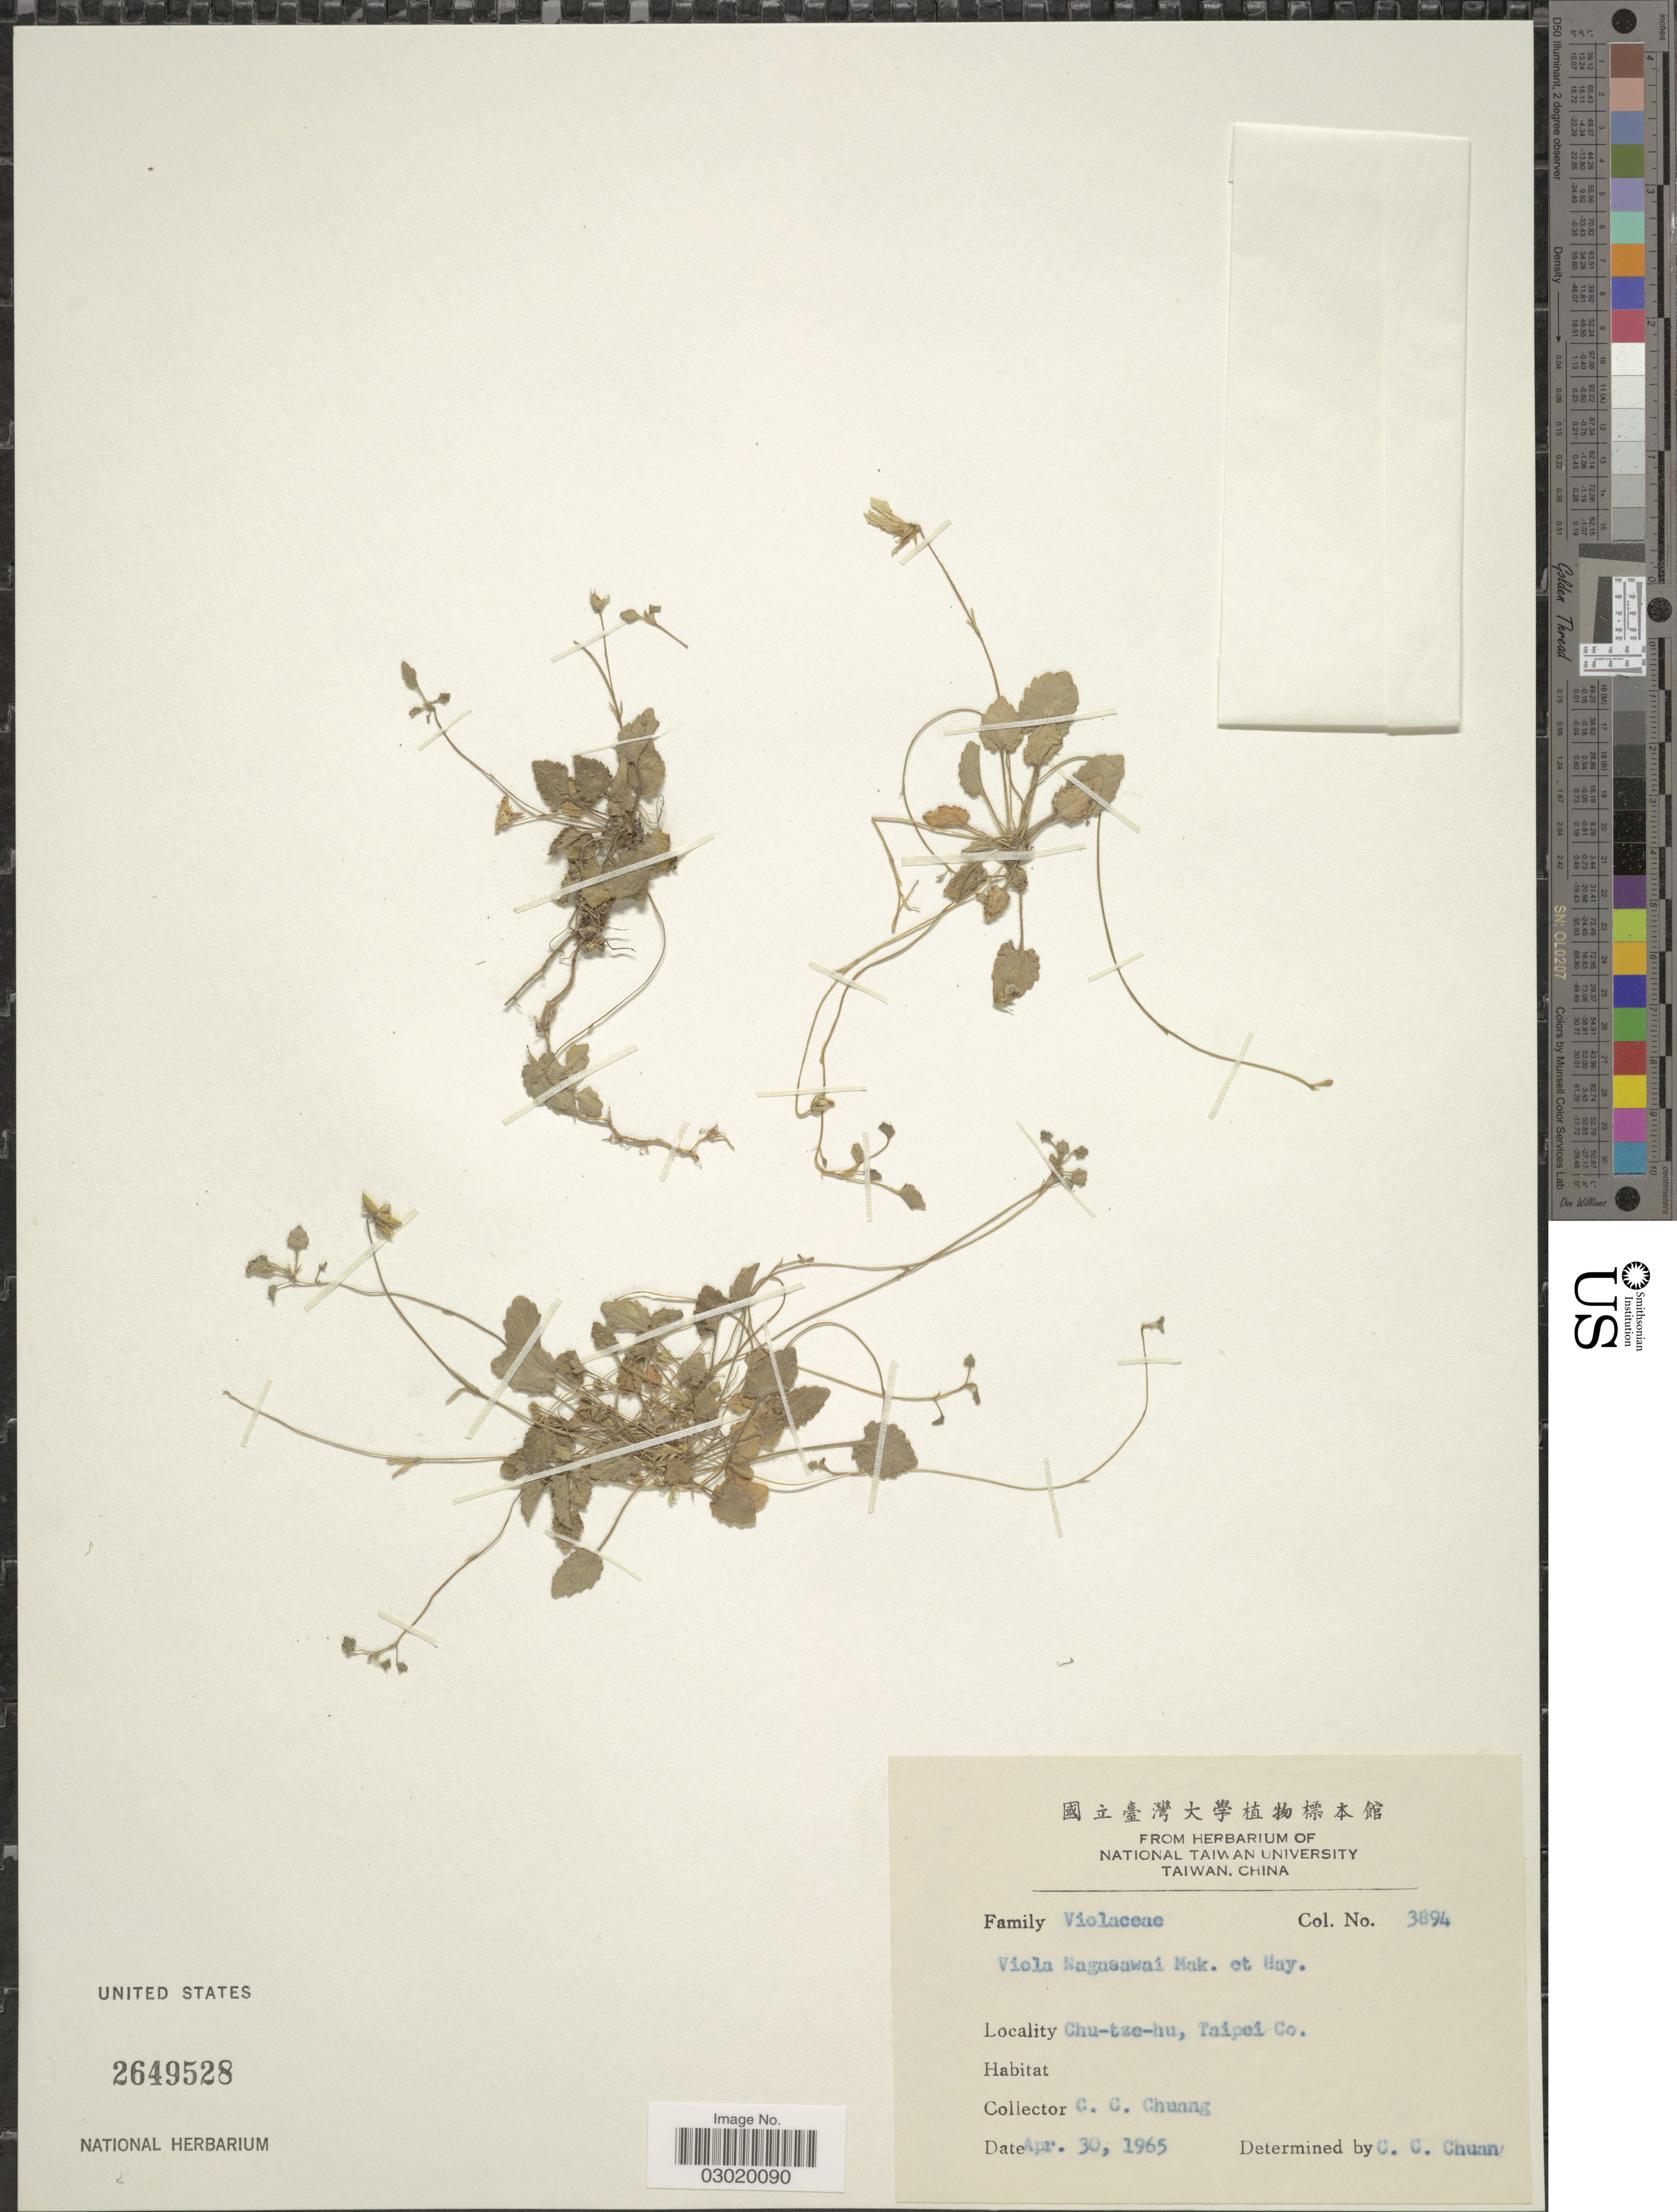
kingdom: Plantae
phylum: Tracheophyta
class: Magnoliopsida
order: Malpighiales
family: Violaceae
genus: Viola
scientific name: Viola nagasawae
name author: Makino & Hayata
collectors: C. C. Chuang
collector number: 3894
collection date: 1965-04-30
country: Taiwan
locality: Chu-tze-hu, Taipei Co.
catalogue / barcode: US 2649528